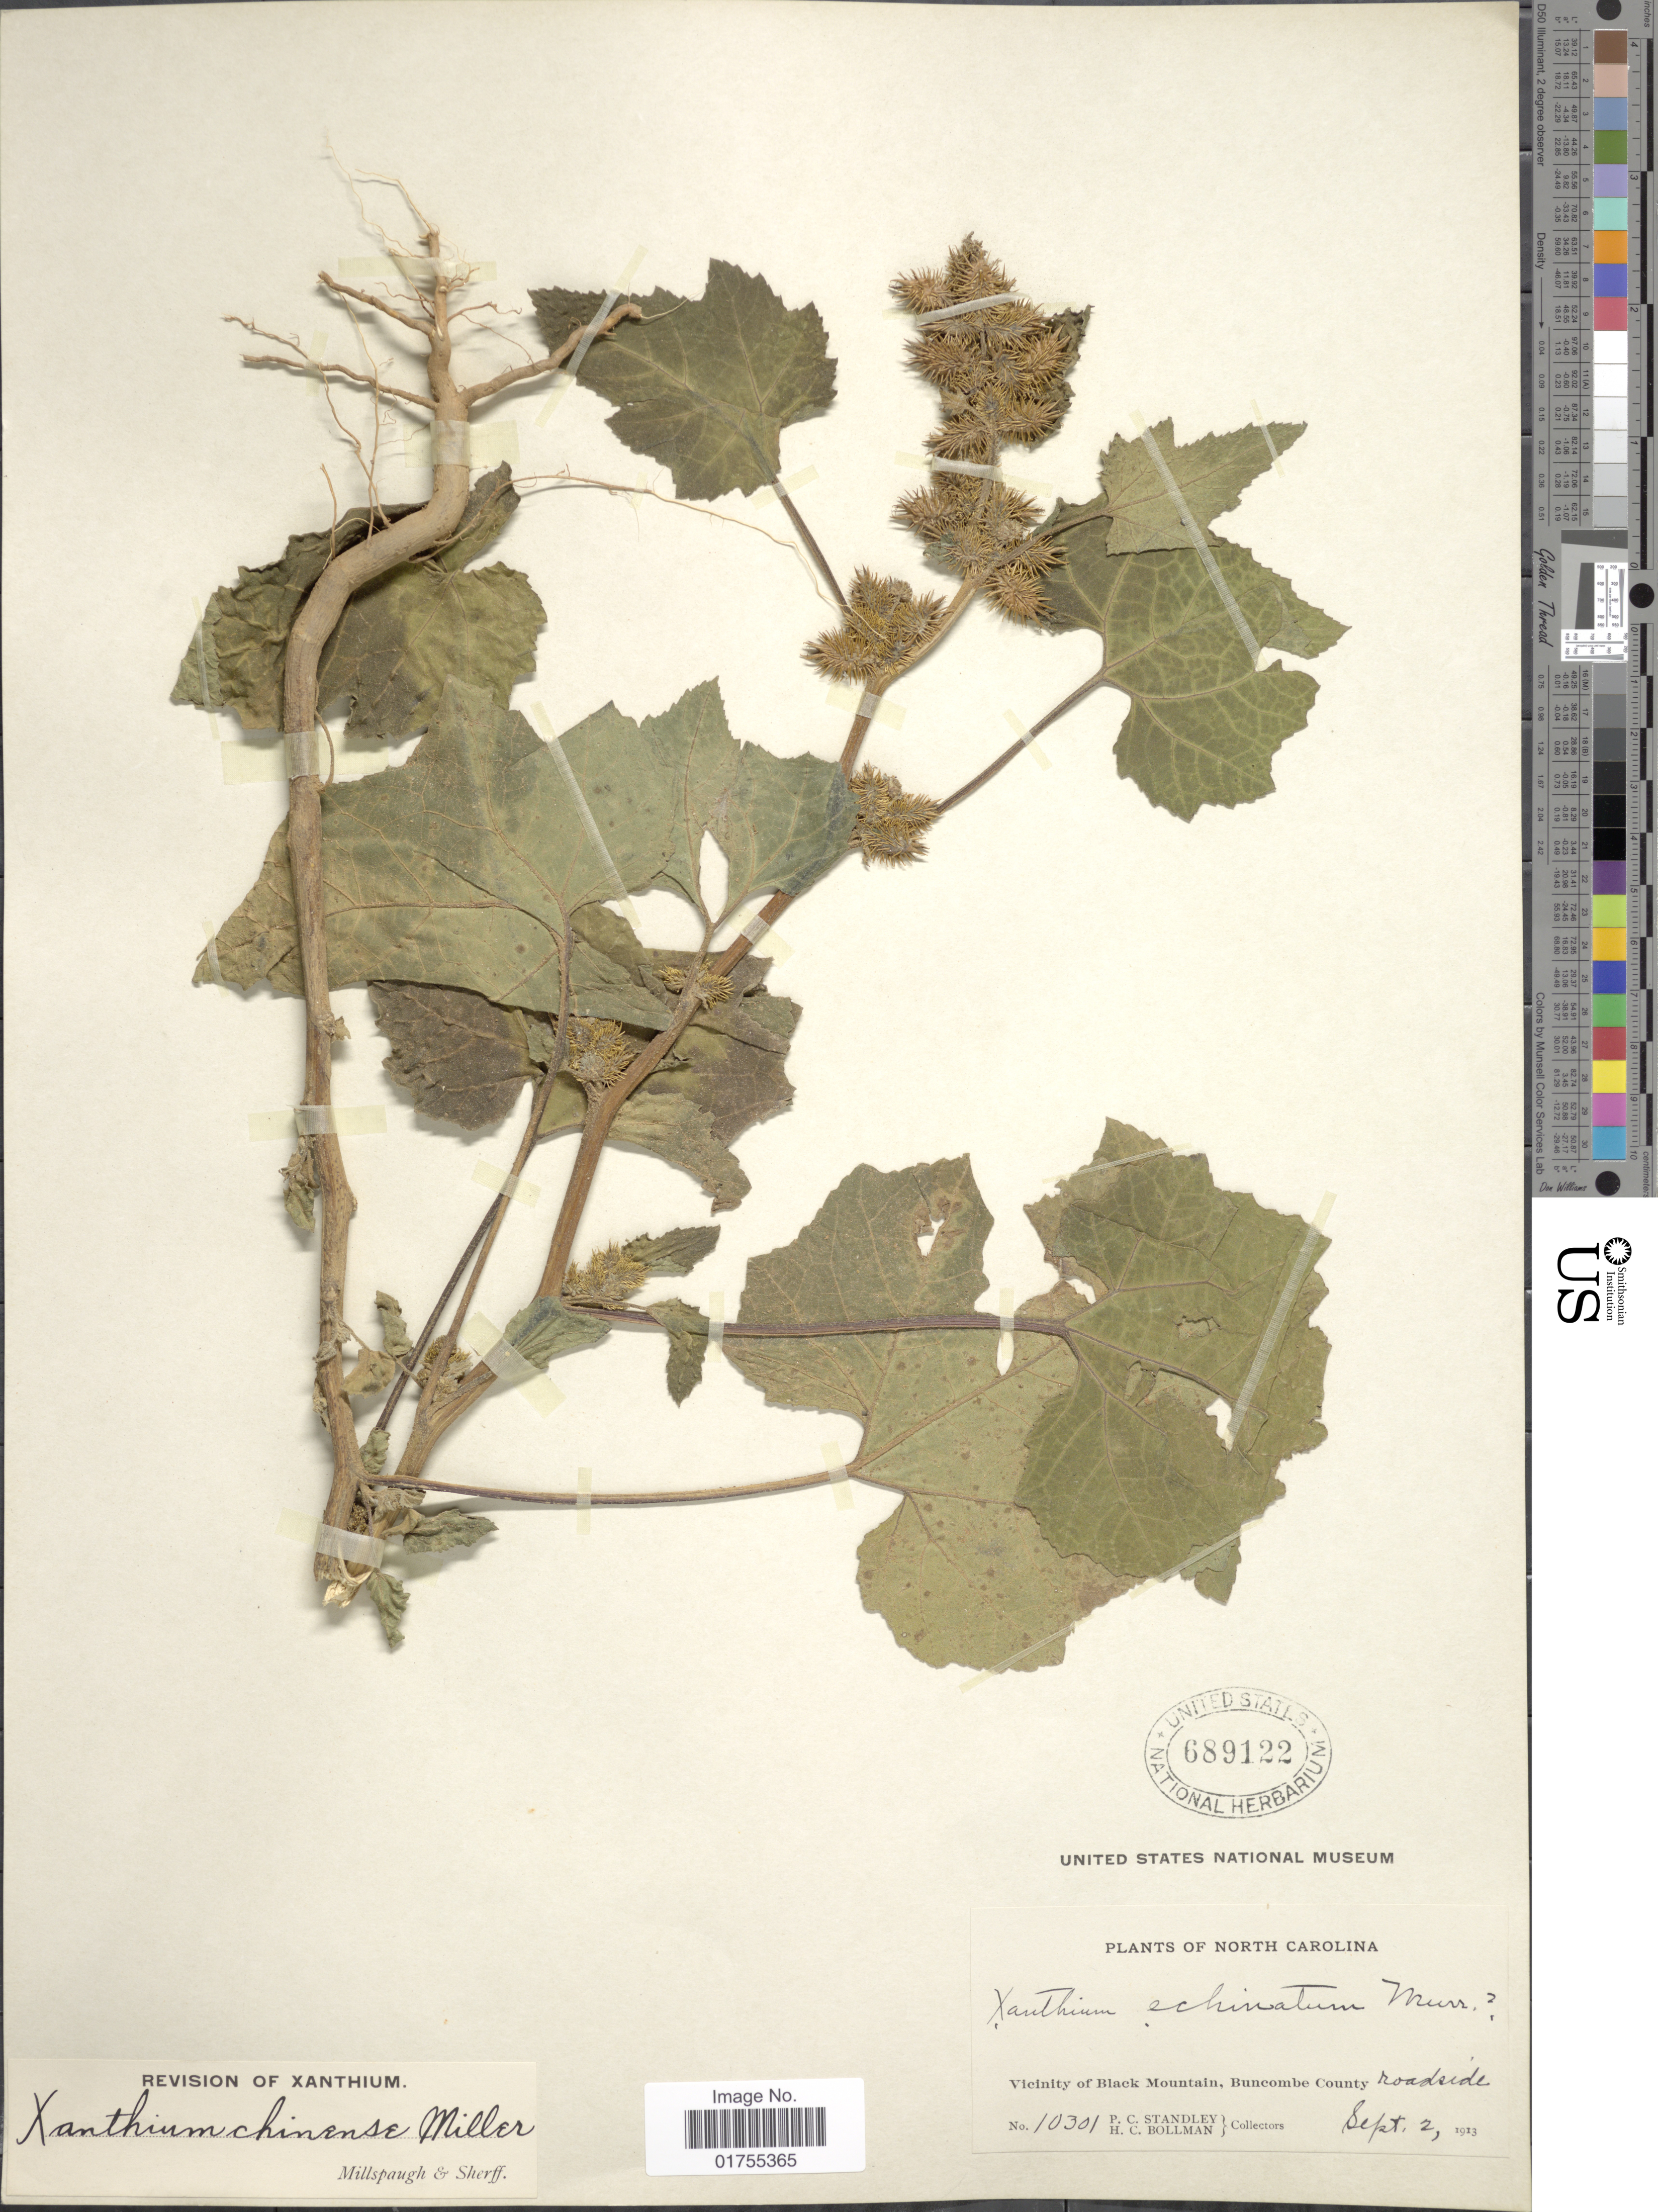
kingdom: Plantae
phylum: Tracheophyta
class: Magnoliopsida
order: Asterales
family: Asteraceae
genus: Xanthium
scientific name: Xanthium strumarium var. glabratum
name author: Mill.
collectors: P. C. Standley & H. C. Bollman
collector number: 10301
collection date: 1913-09-02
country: United States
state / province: North Carolina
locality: Vicinity of Black Mountain, Buncombe County, roadside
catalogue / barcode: US 689122